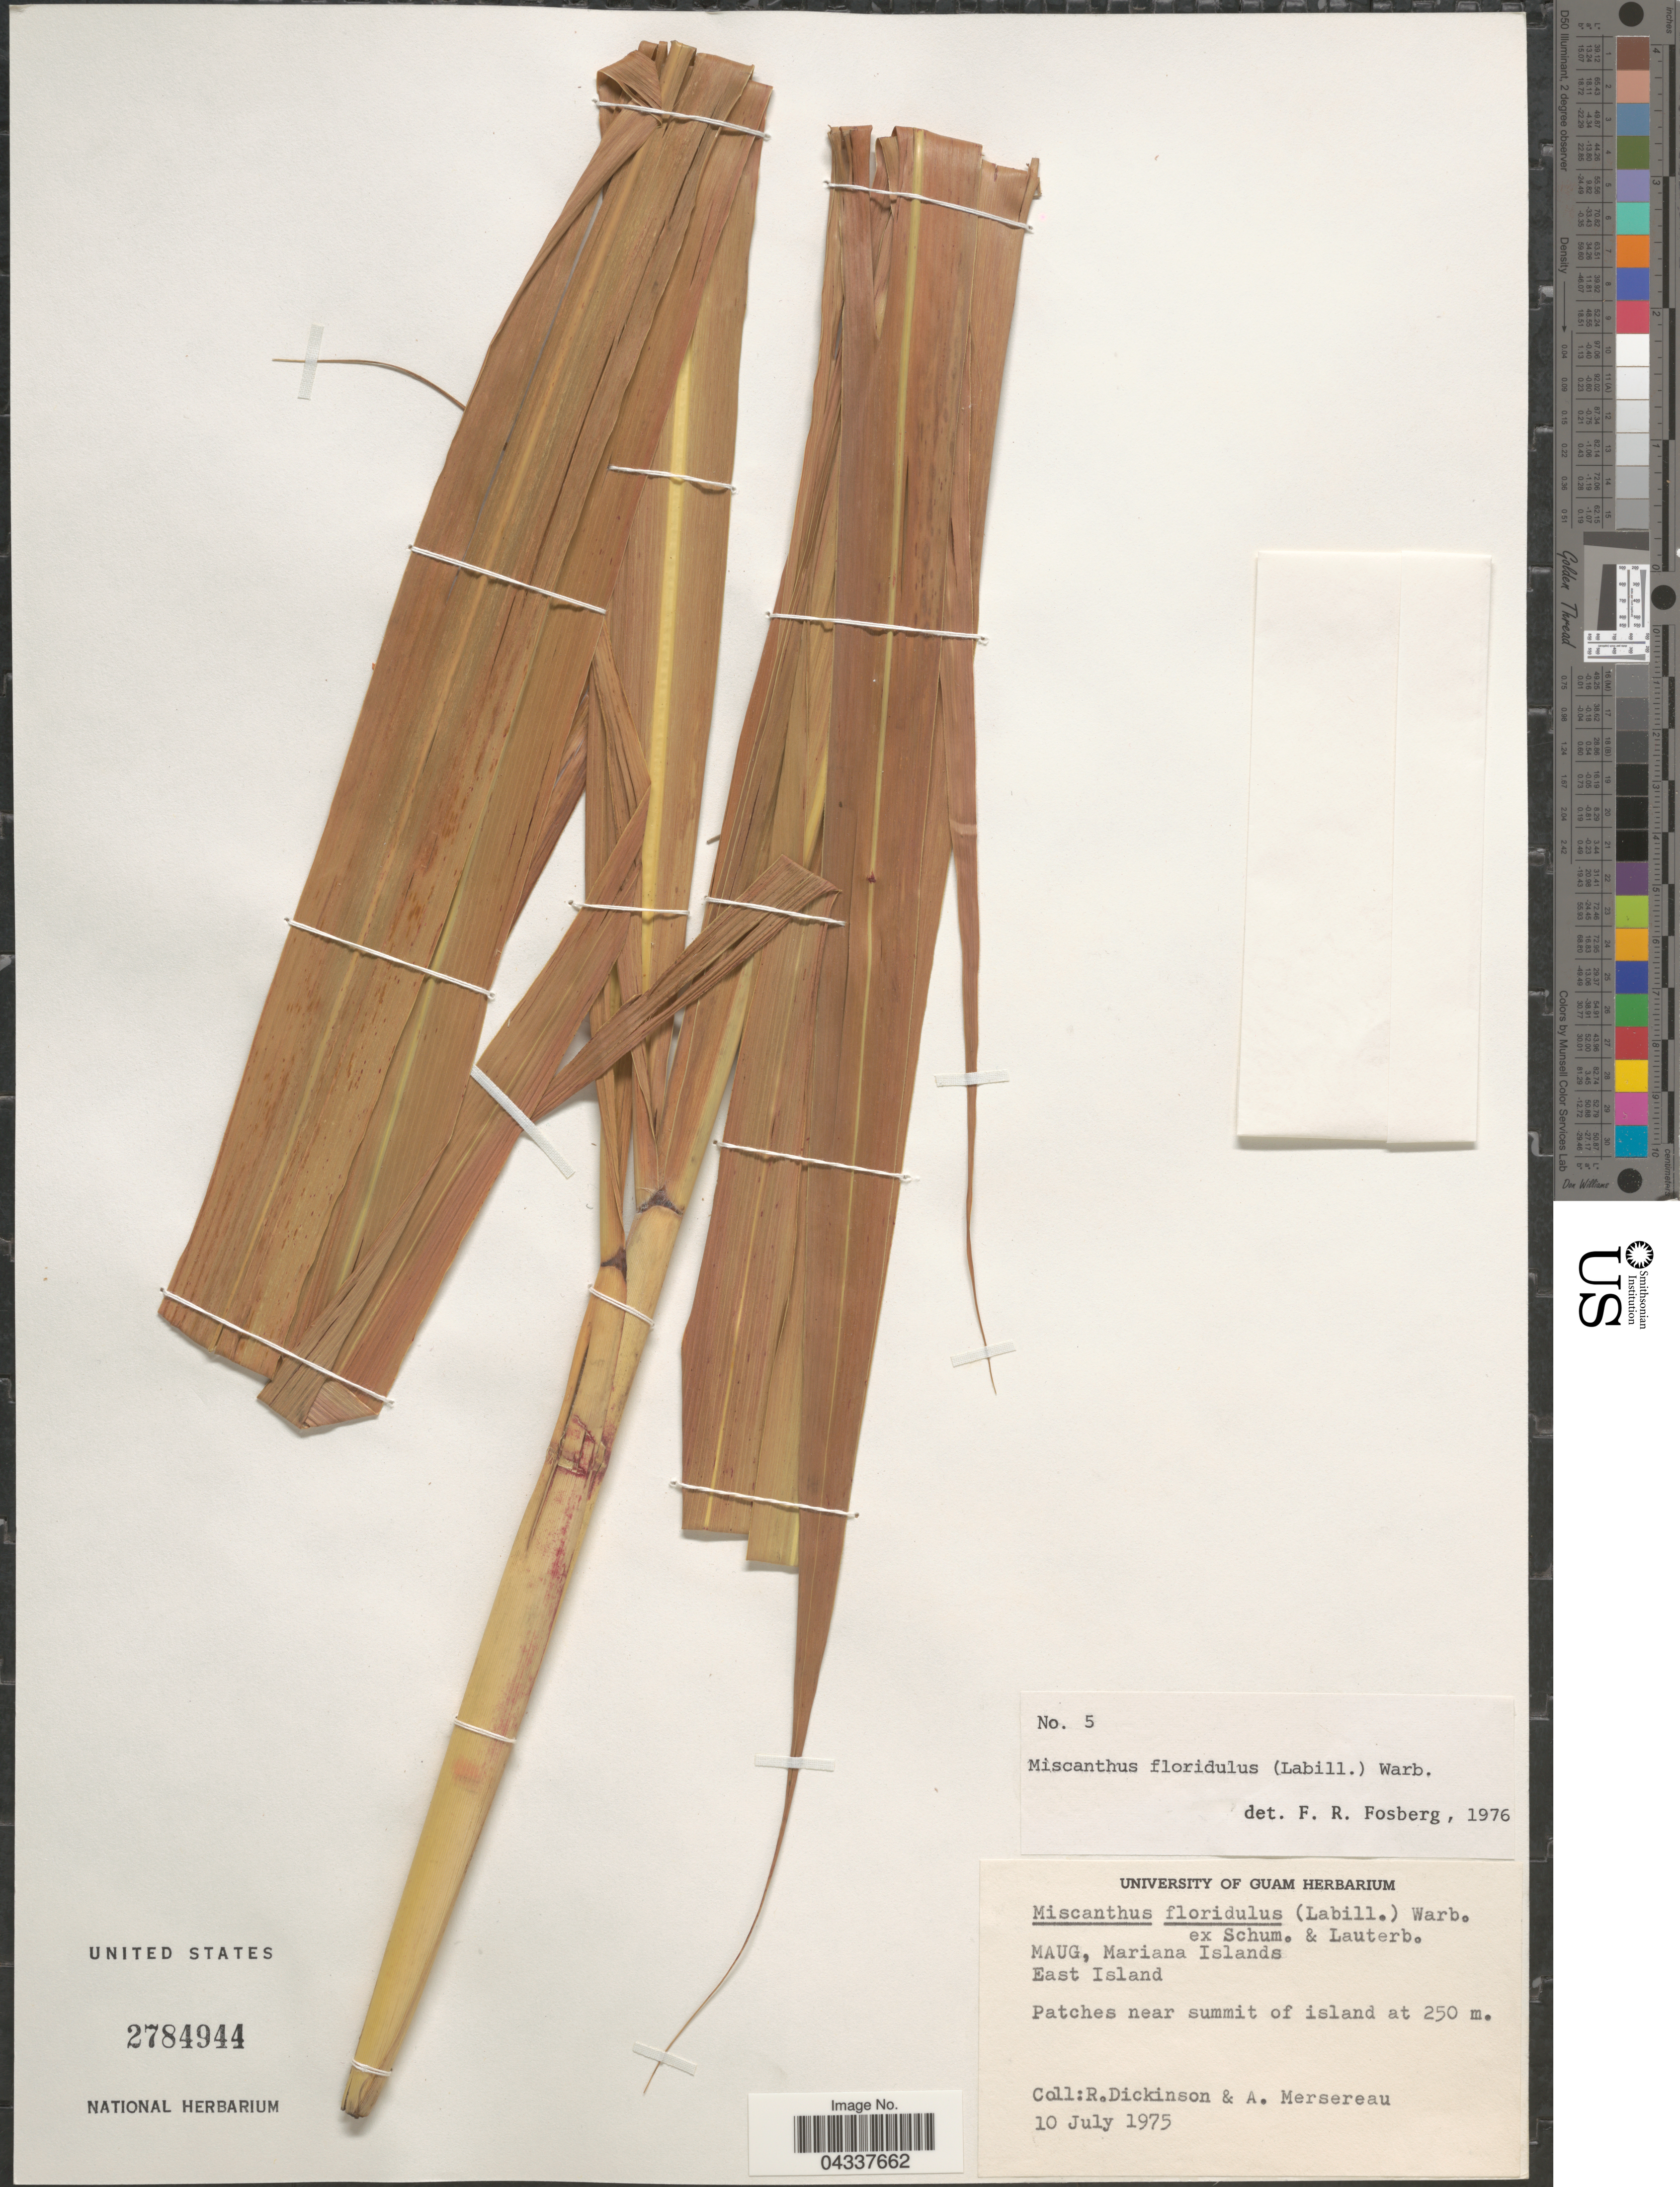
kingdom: Plantae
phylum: Tracheophyta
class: Liliopsida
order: Poales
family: Poaceae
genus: Miscanthus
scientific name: Miscanthus floridulus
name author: (Labill.) Warb.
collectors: R. Dickinson & A. Mersereau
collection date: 1975-07-10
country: Northern Mariana Islands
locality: Maug, Mariana Islands. East Island.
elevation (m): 250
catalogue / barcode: US 2784944